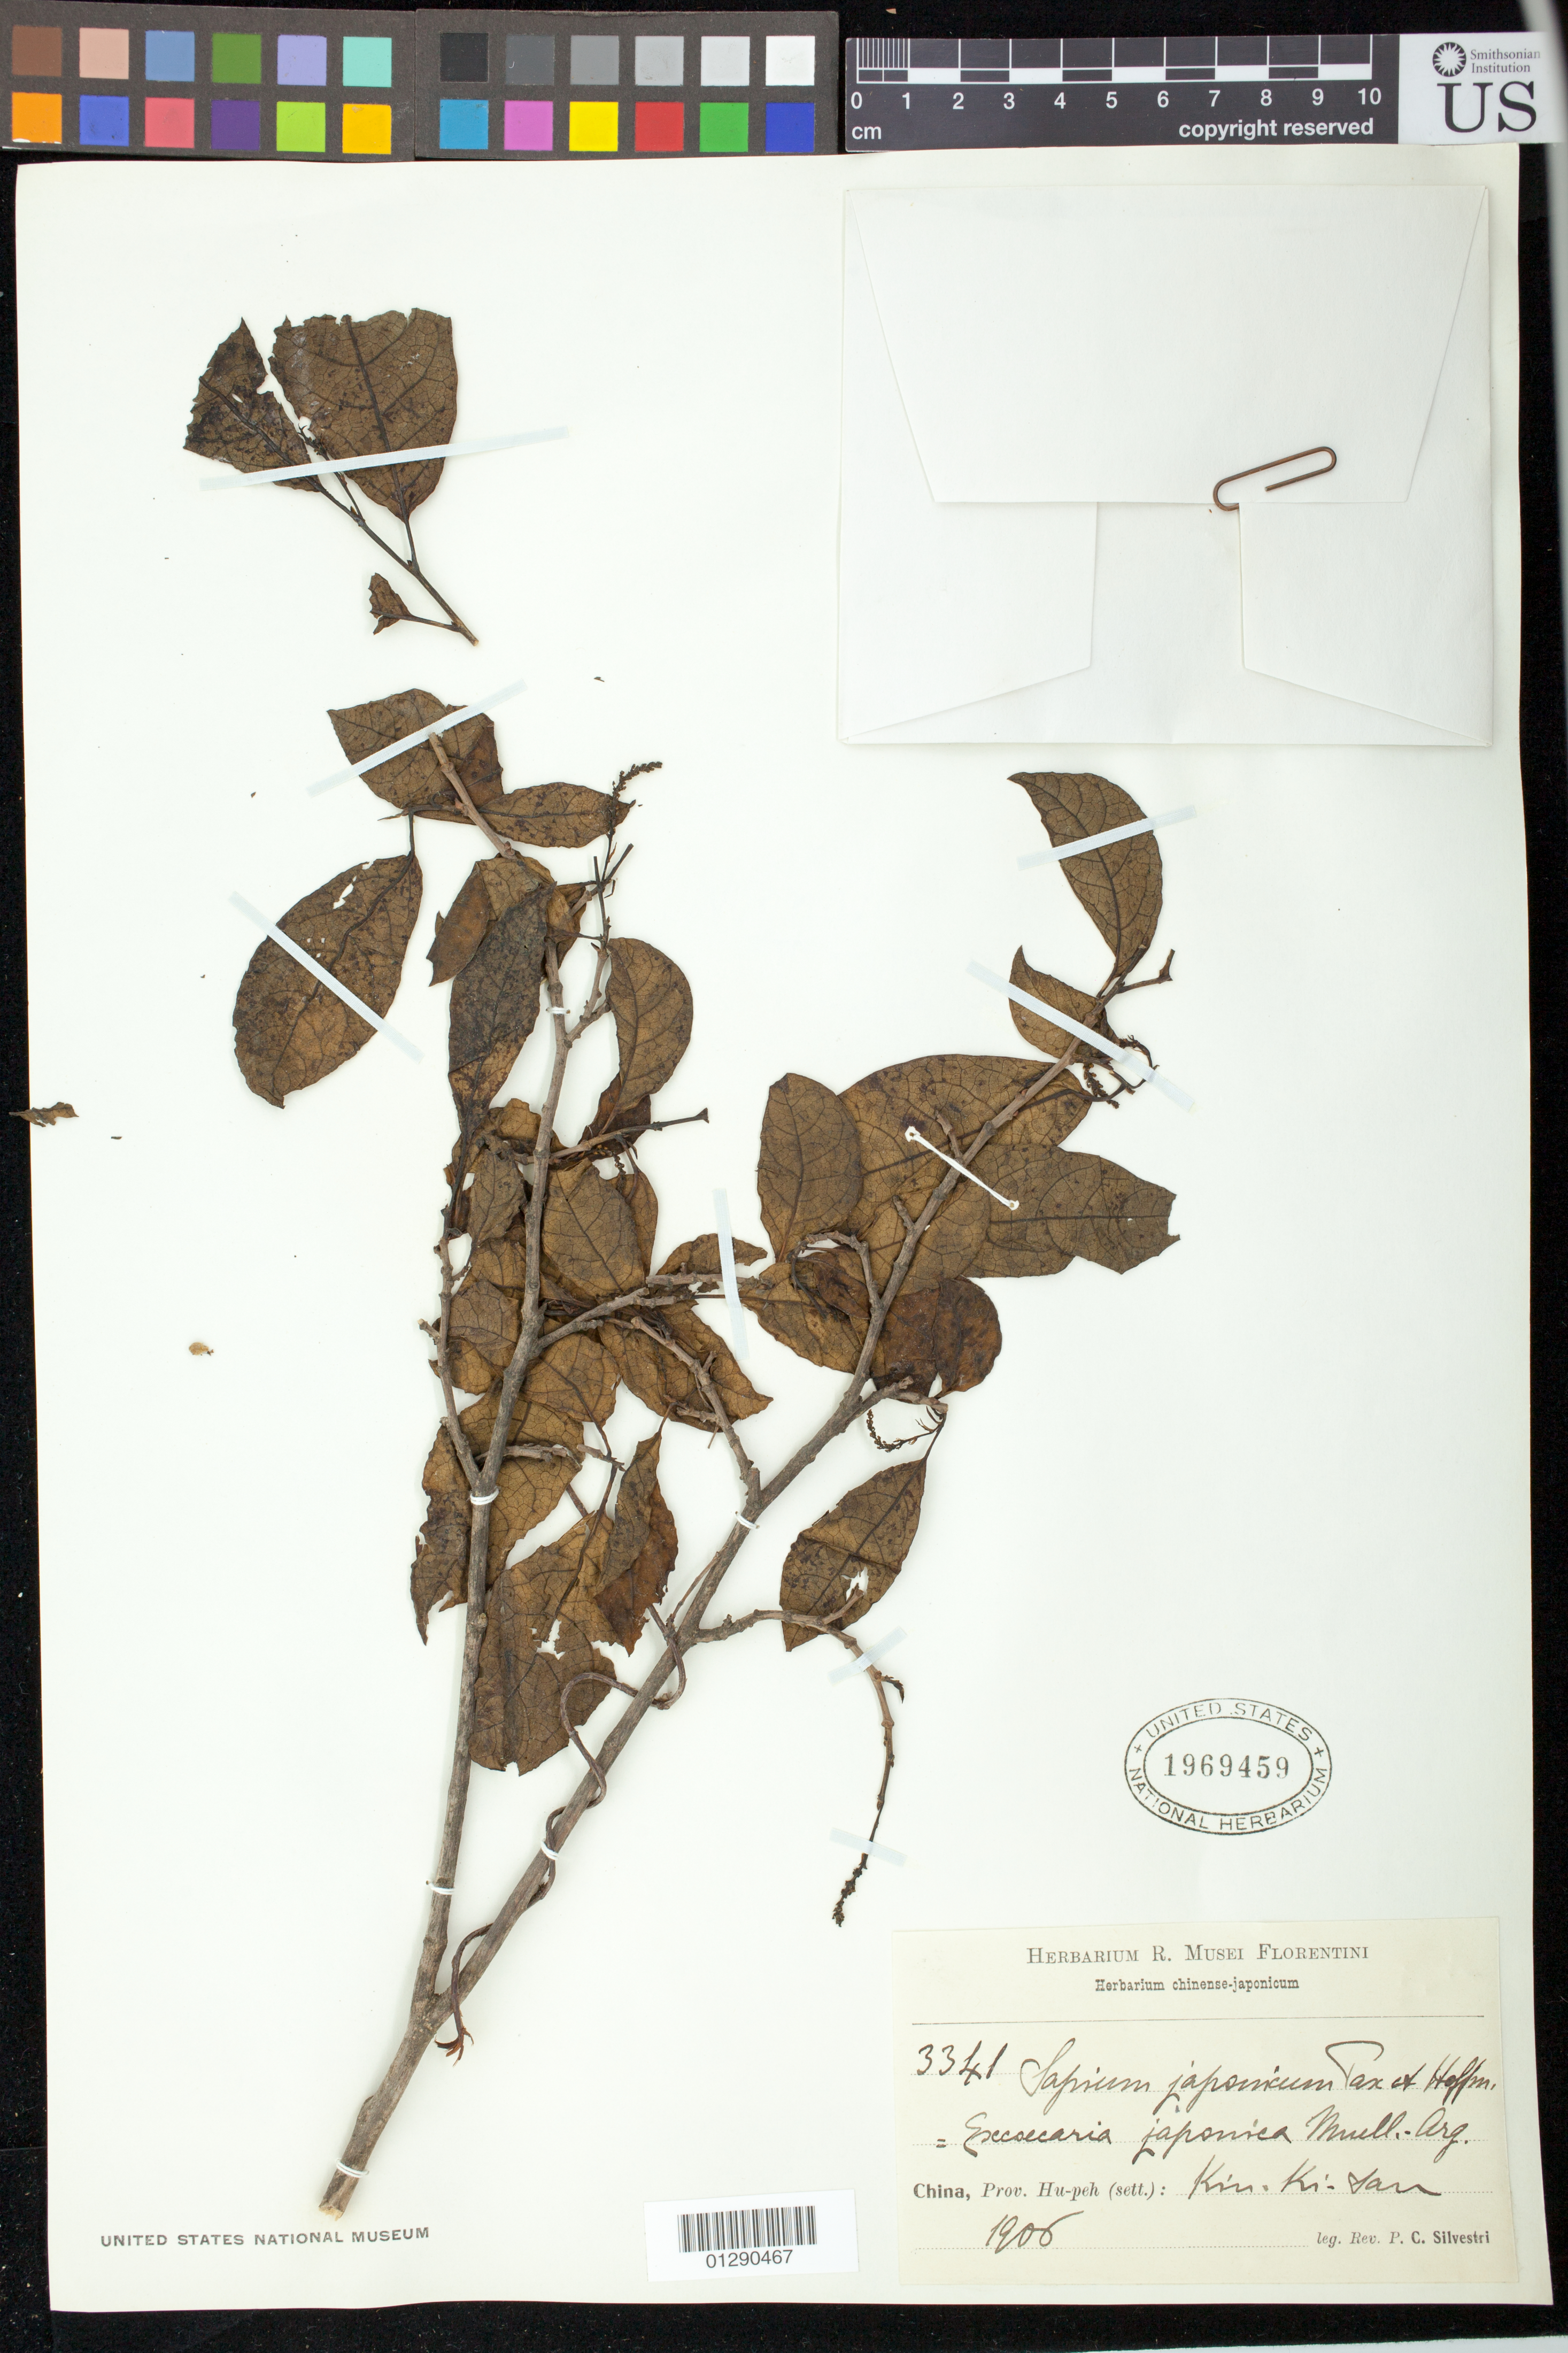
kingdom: Plantae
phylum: Tracheophyta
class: Magnoliopsida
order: Malpighiales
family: Euphorbiaceae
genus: Sapium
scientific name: Sapium japonicum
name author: (Siebold & Zucc.) Pax & K. Hoffm.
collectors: P. Silvestri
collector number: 3341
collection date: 1906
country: China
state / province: Hubei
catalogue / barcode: US 1969459